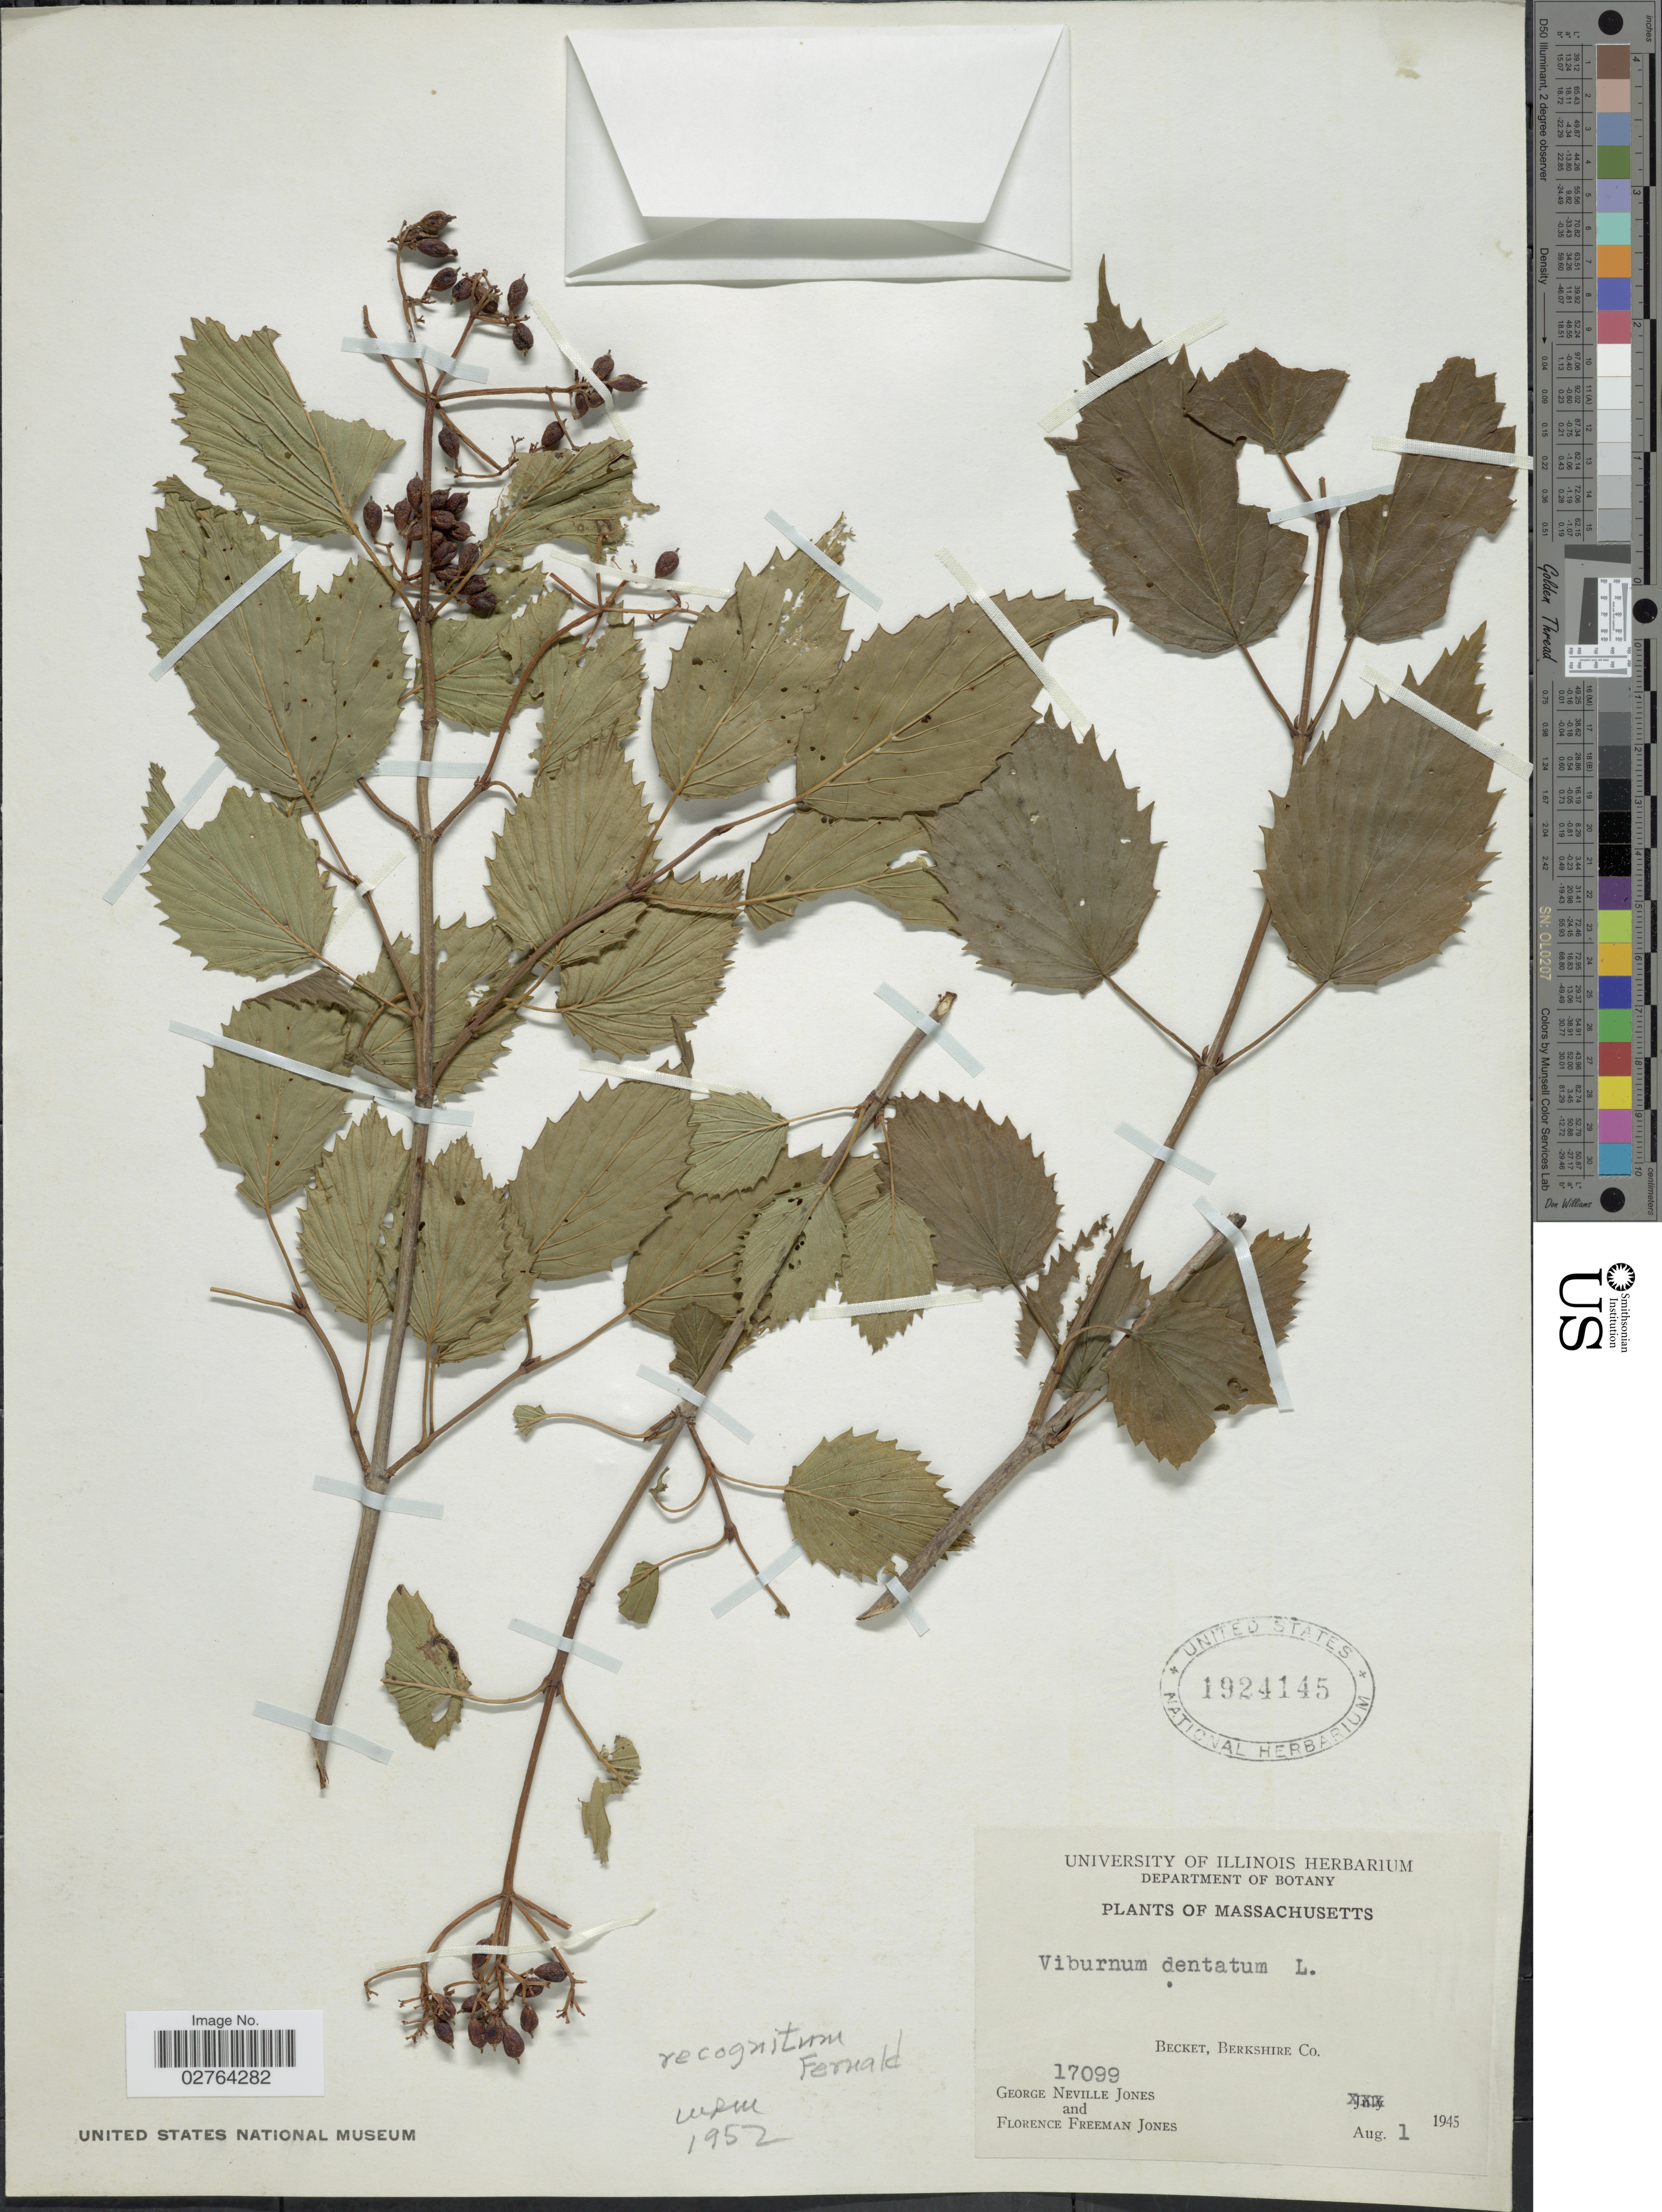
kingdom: Plantae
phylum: Tracheophyta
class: Magnoliopsida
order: Dipsacales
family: Viburnaceae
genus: Viburnum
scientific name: Viburnum recognitum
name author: Fernald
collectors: G. N. Jones & F. F. Jones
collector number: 17099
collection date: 1945-08-01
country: United States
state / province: Massachusetts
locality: Becket, Berkshire Co.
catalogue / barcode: US 1924145